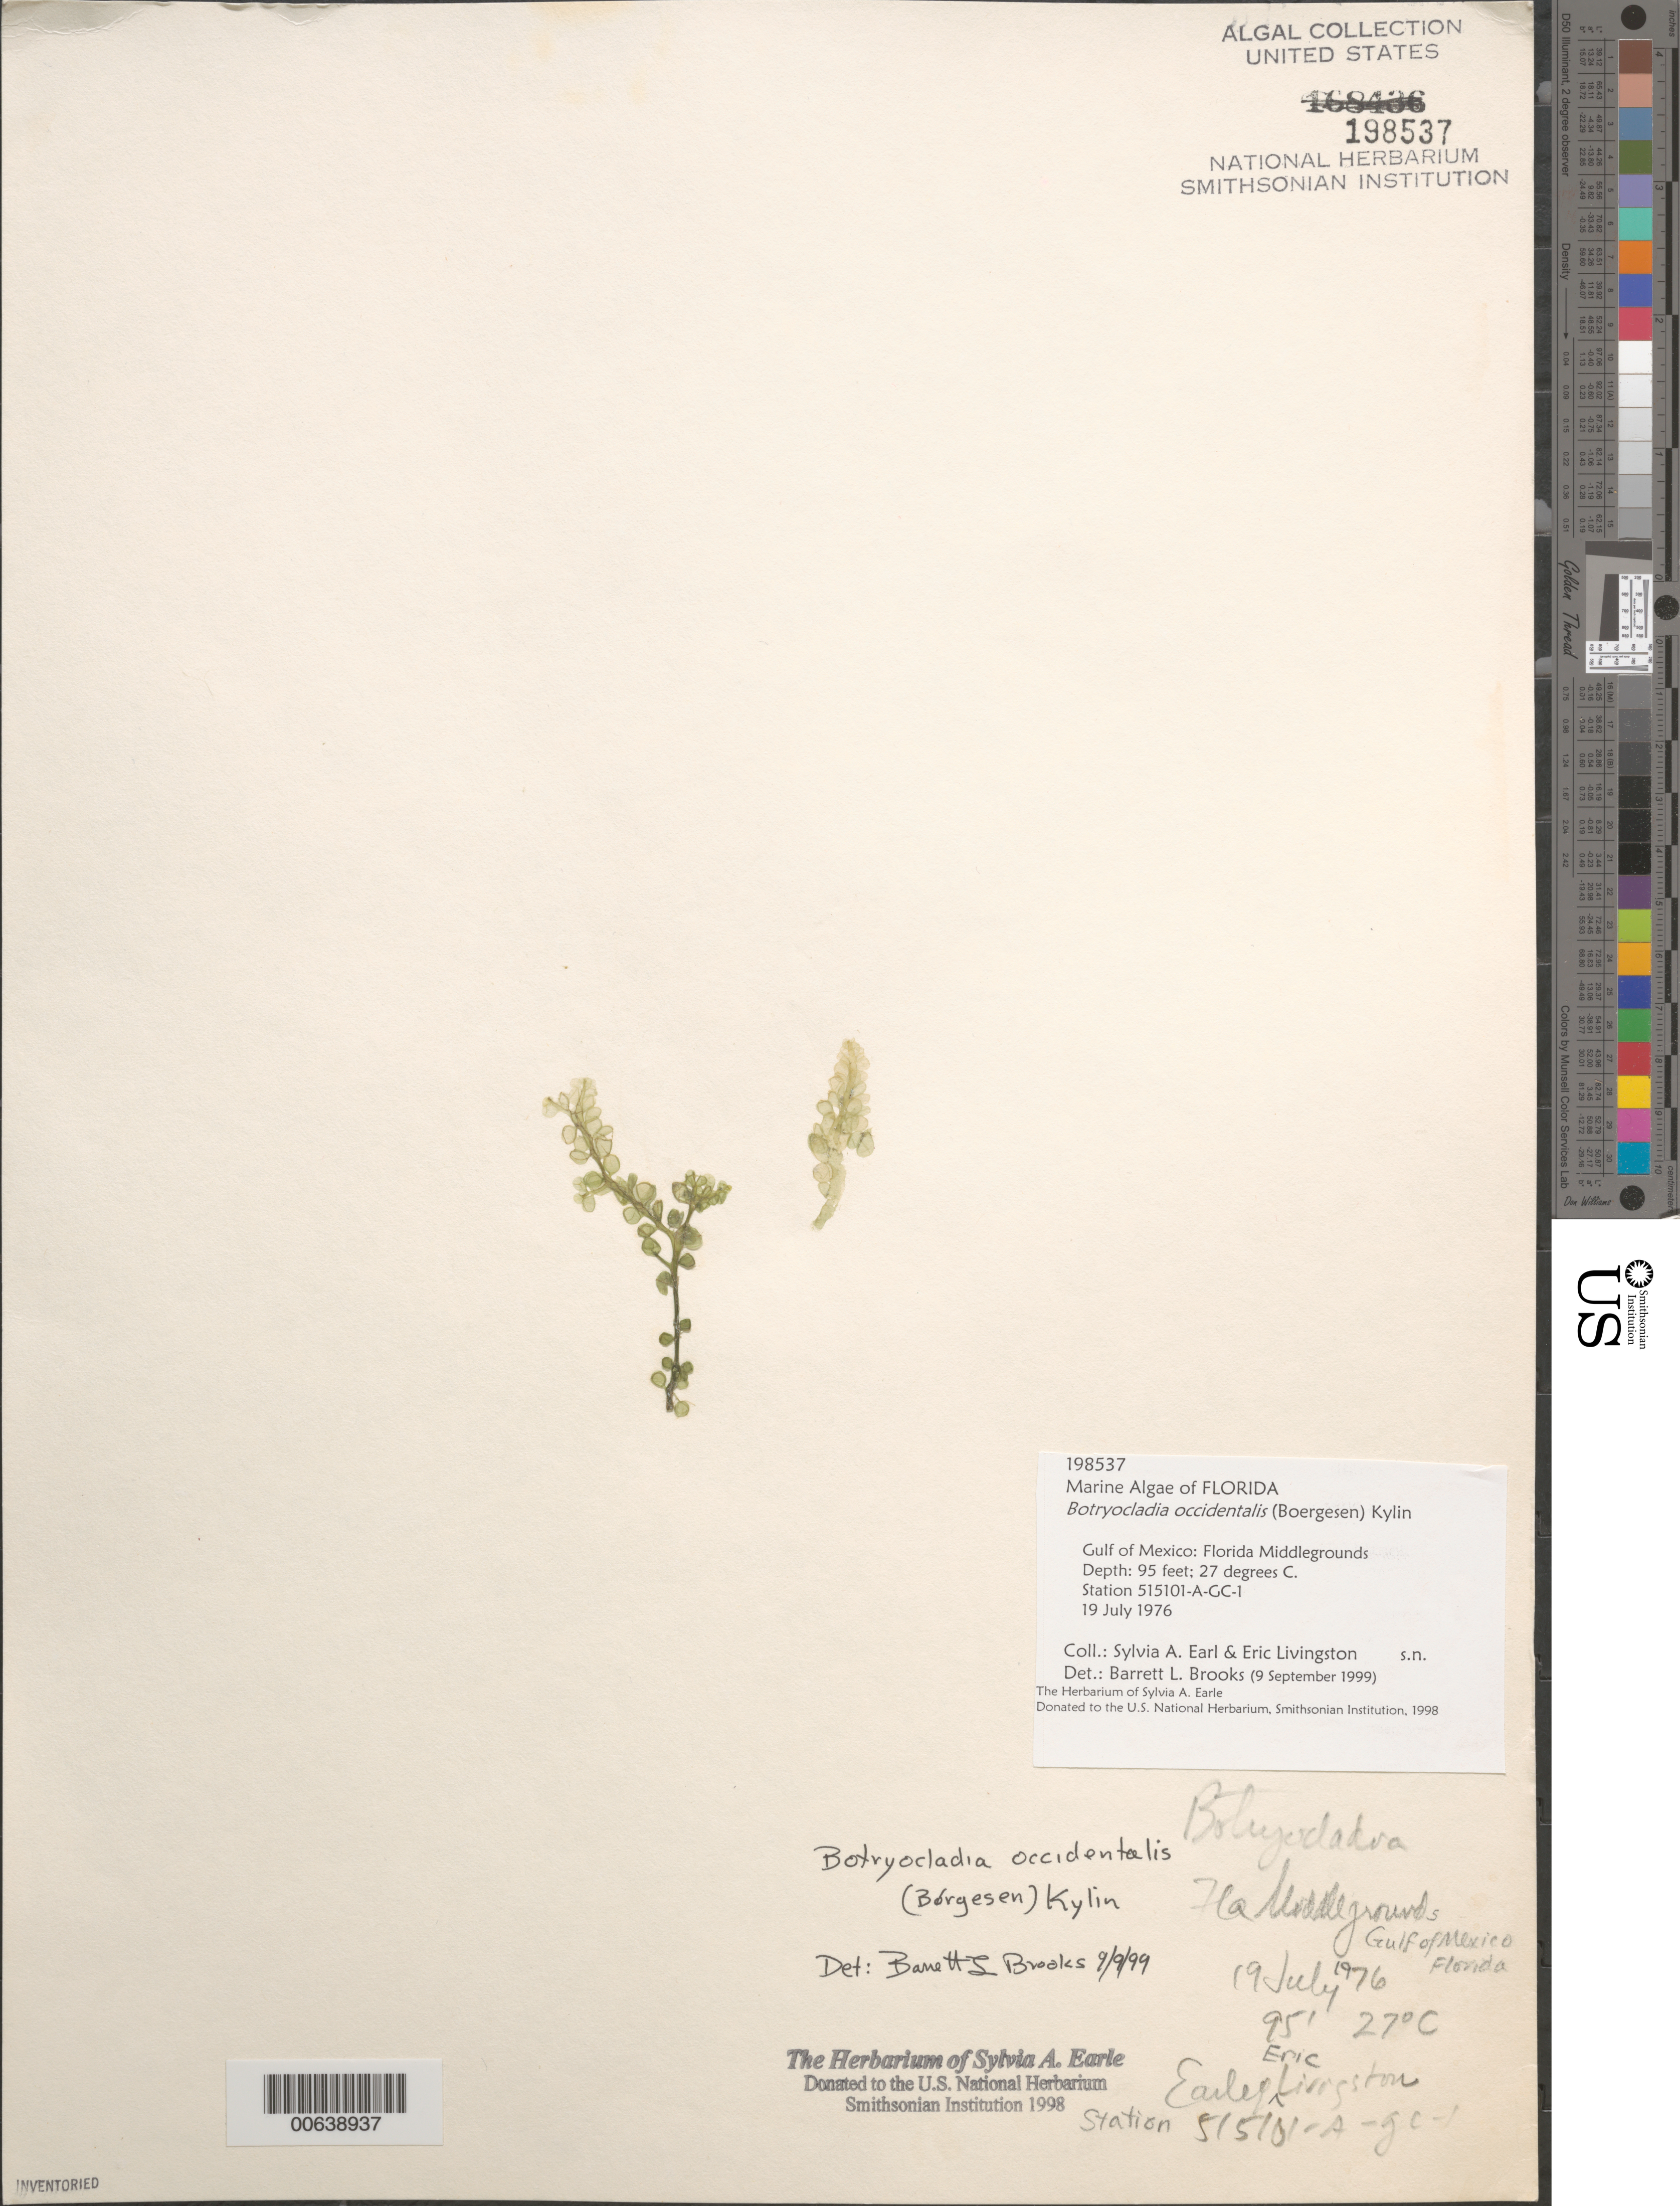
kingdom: Plantae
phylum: Rhodophyta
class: Florideophyceae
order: Rhodymeniales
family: Rhodymeniaceae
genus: Botryocladia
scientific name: Botryocladia occidentalis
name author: (Børgesen) Kylin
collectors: S. A. Earle & E. Livingston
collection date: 1976-07-19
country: United States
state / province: Florida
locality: Gulf of Mexico: Florida Middlegrounds. Station: 515101-A-GC-1.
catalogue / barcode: US 198537